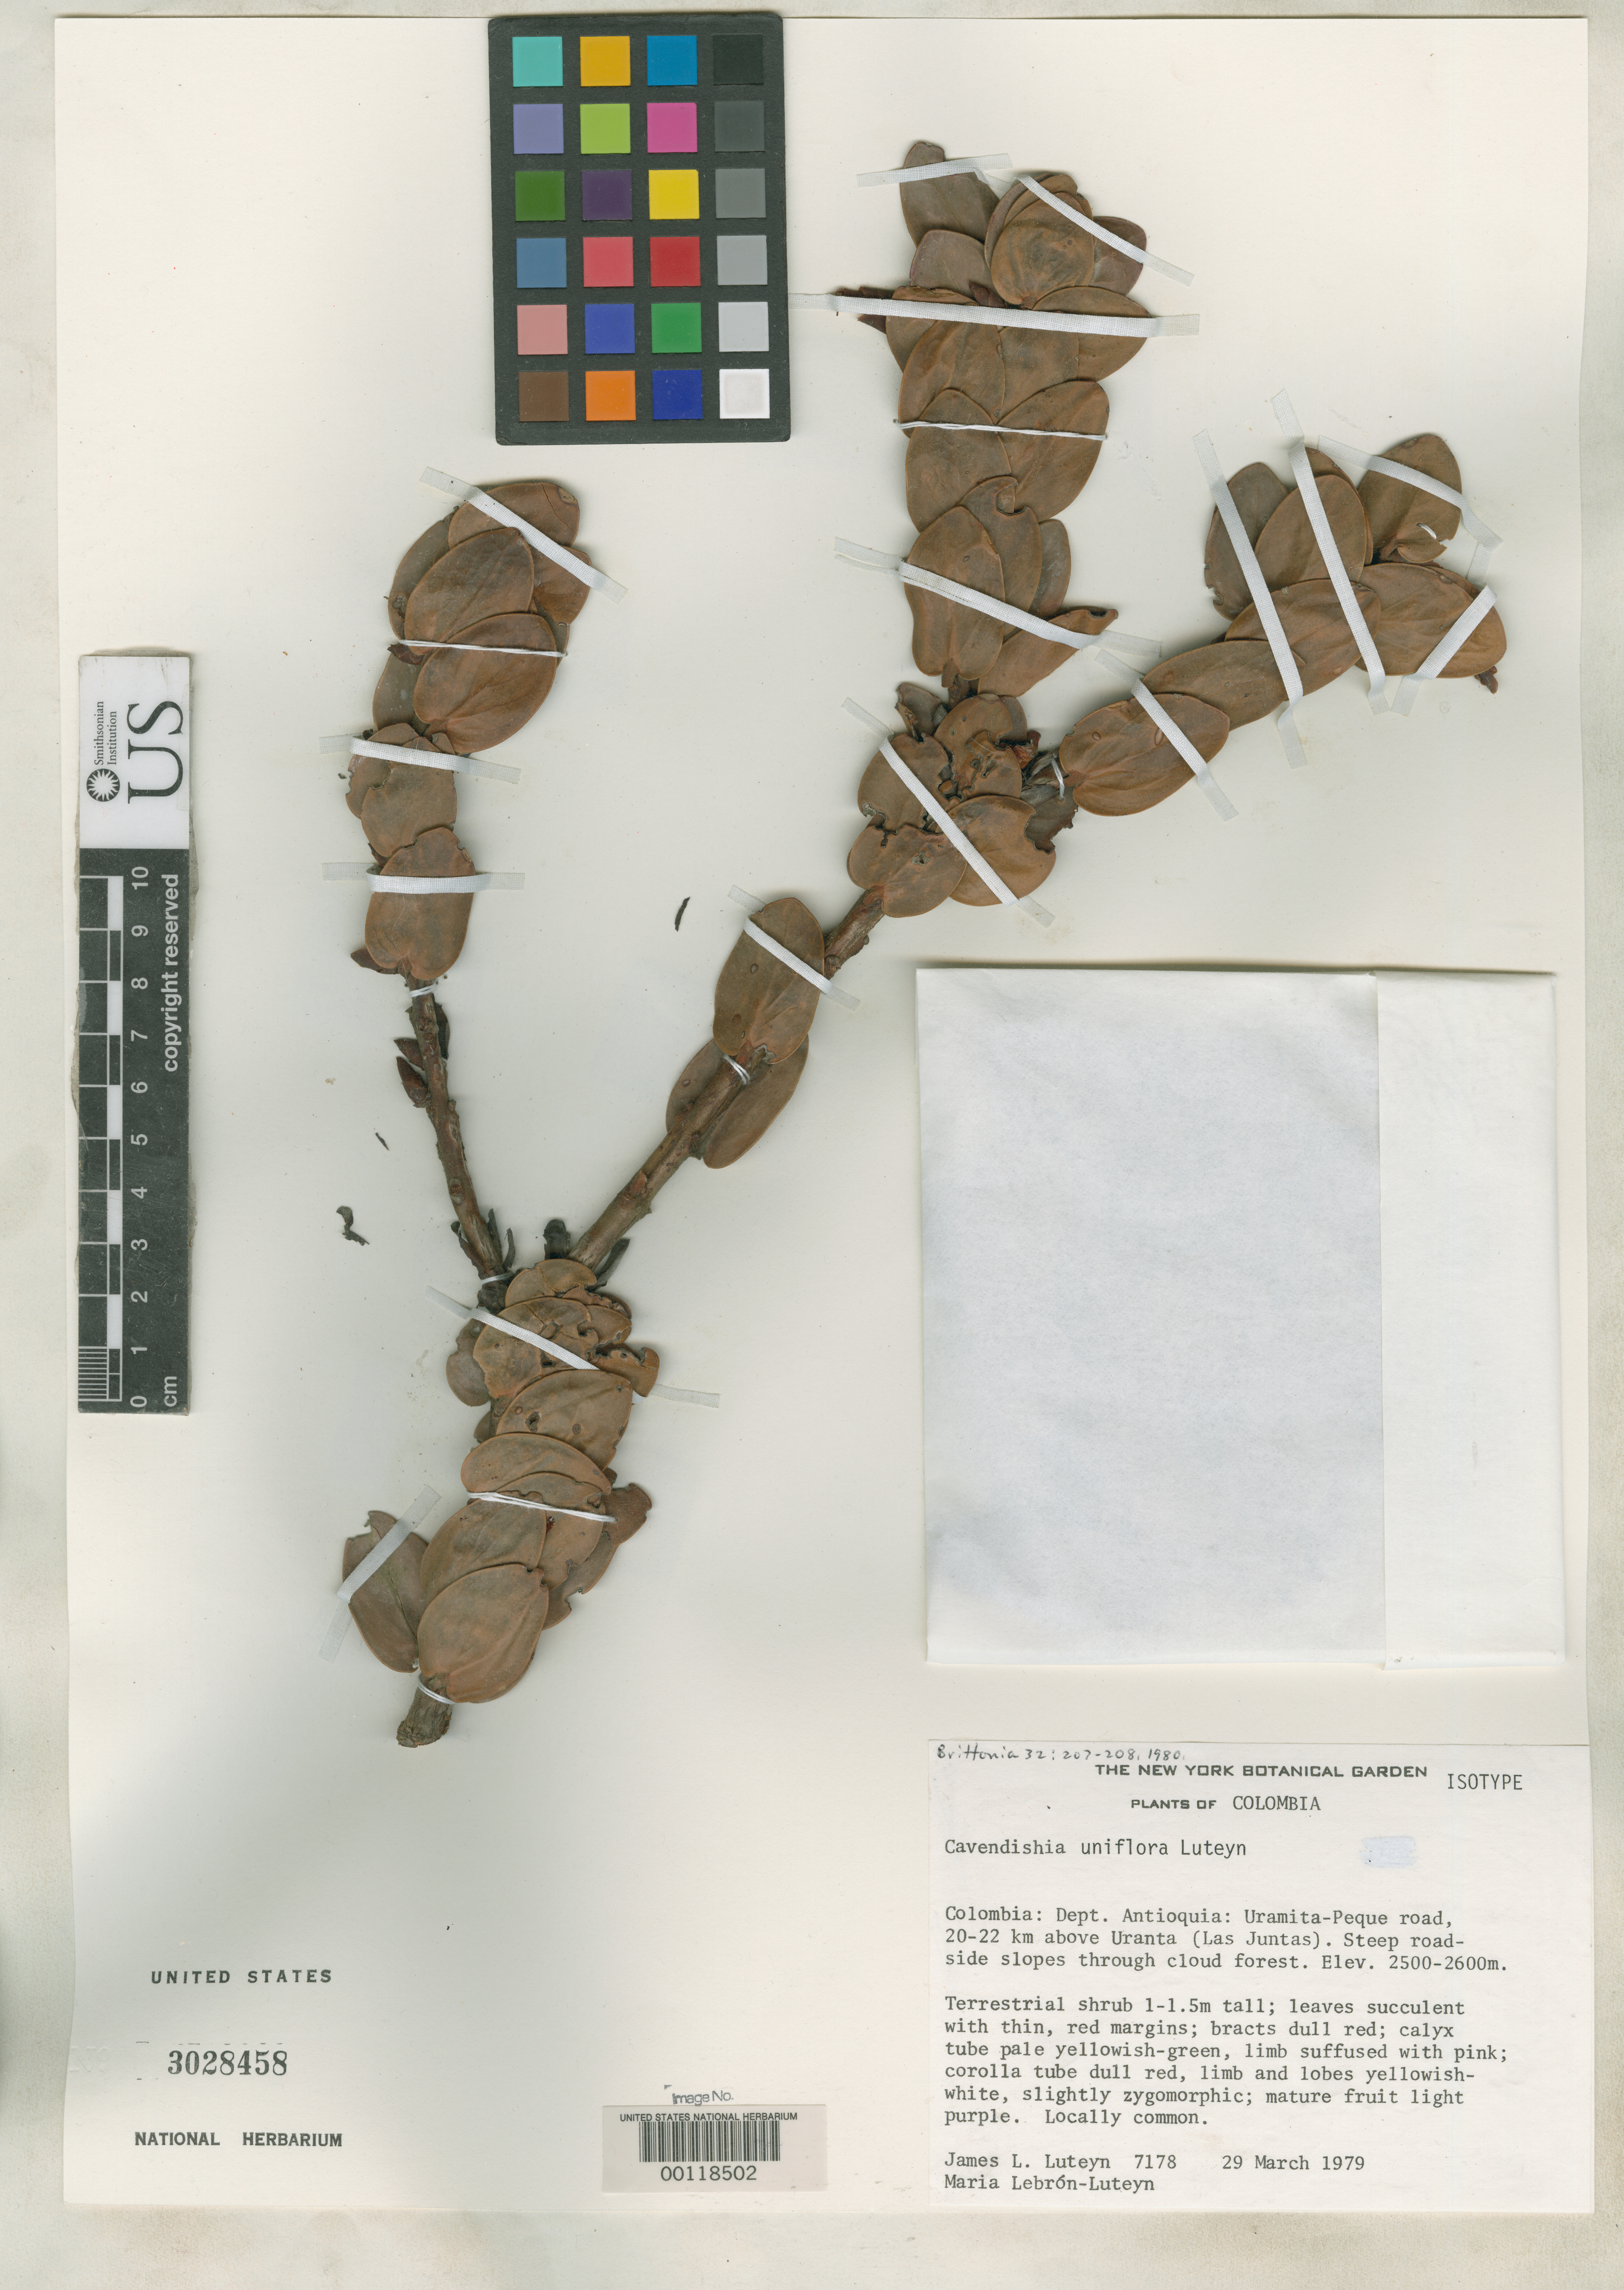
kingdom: Plantae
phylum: Tracheophyta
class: Magnoliopsida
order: Ericales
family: Ericaceae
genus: Cavendishia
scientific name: Cavendishia uniflora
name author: Luteyn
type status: Isotype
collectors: J. L. Luteyn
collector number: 7178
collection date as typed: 29 Mar 1979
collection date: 1979-03-29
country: Colombia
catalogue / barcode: US 3028458